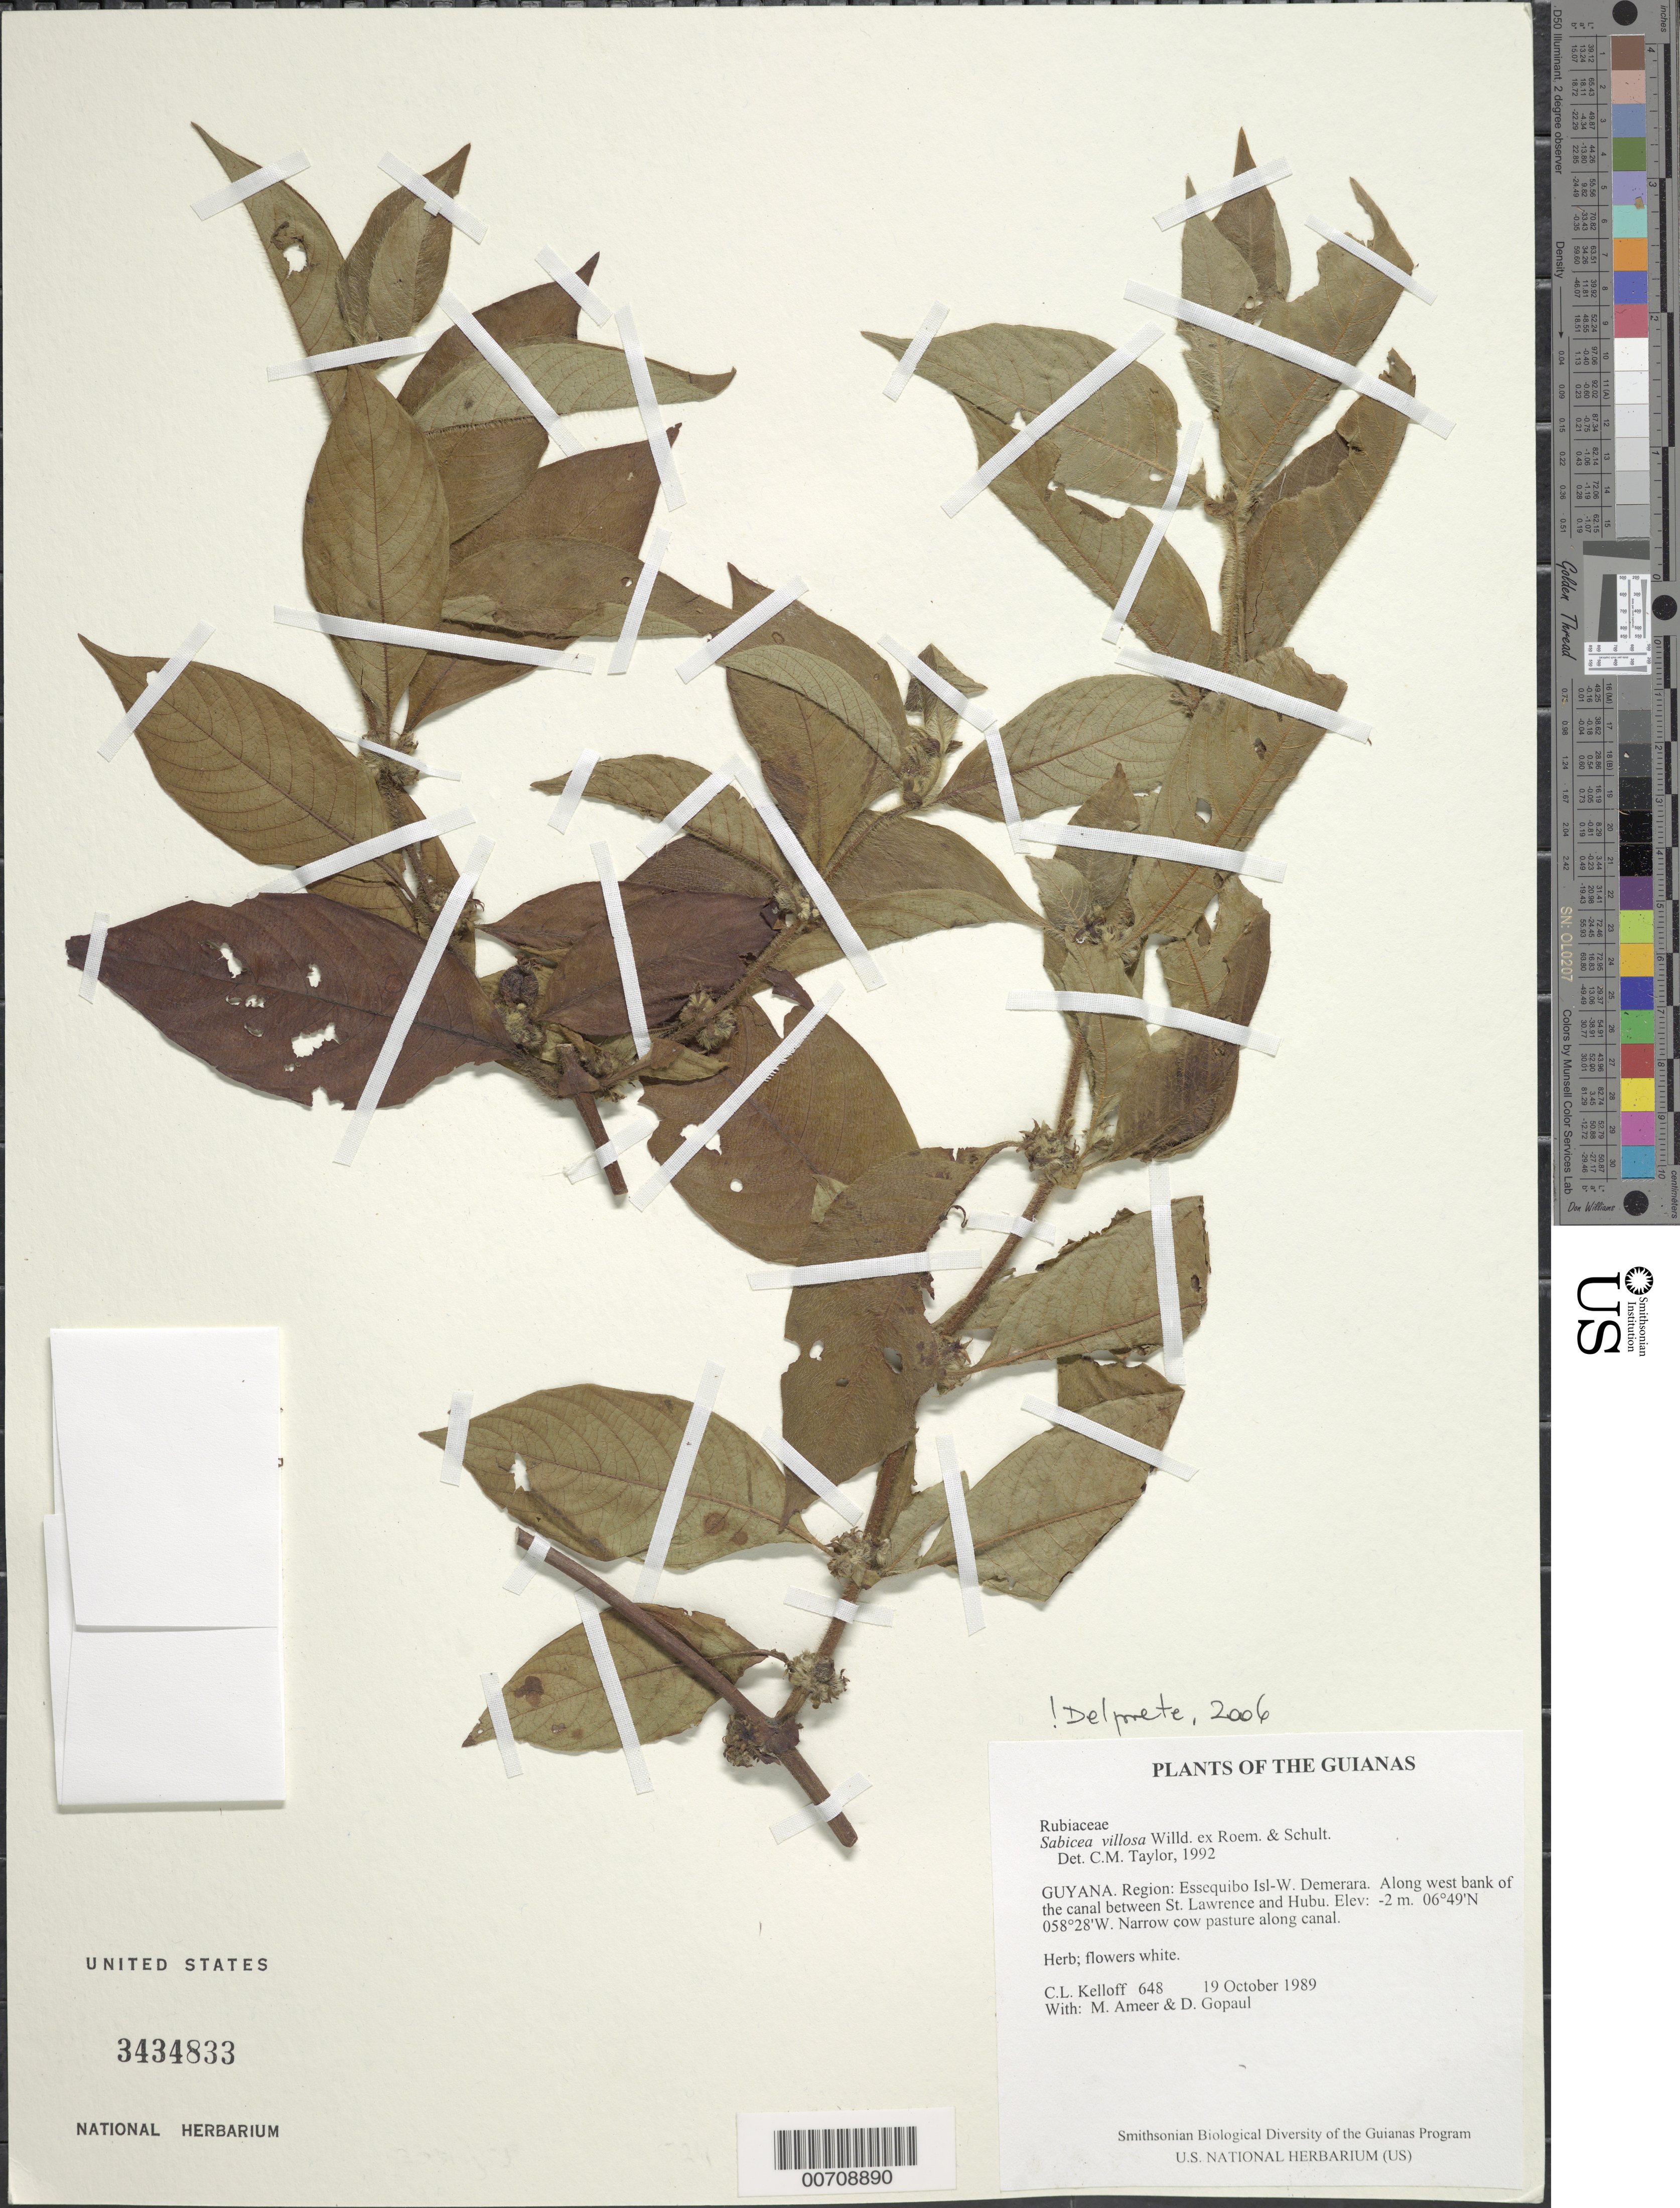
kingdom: Plantae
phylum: Tracheophyta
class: Magnoliopsida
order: Gentianales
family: Rubiaceae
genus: Sabicea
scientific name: Sabicea villosa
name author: Willd. ex Roem. & Schult.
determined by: Delprete, P. G., Herb. de Guyane Cay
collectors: C. L. Kelloff, M. Ameer & D. Gopaul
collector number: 648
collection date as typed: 19 October 1989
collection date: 1989-10-19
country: Guyana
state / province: Essequibo Isl-W. Demerara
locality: Along west bank of the canal between St. Lawrence and Hubu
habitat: Narrow cow pasture along canal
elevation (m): -2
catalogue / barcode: US 3434833